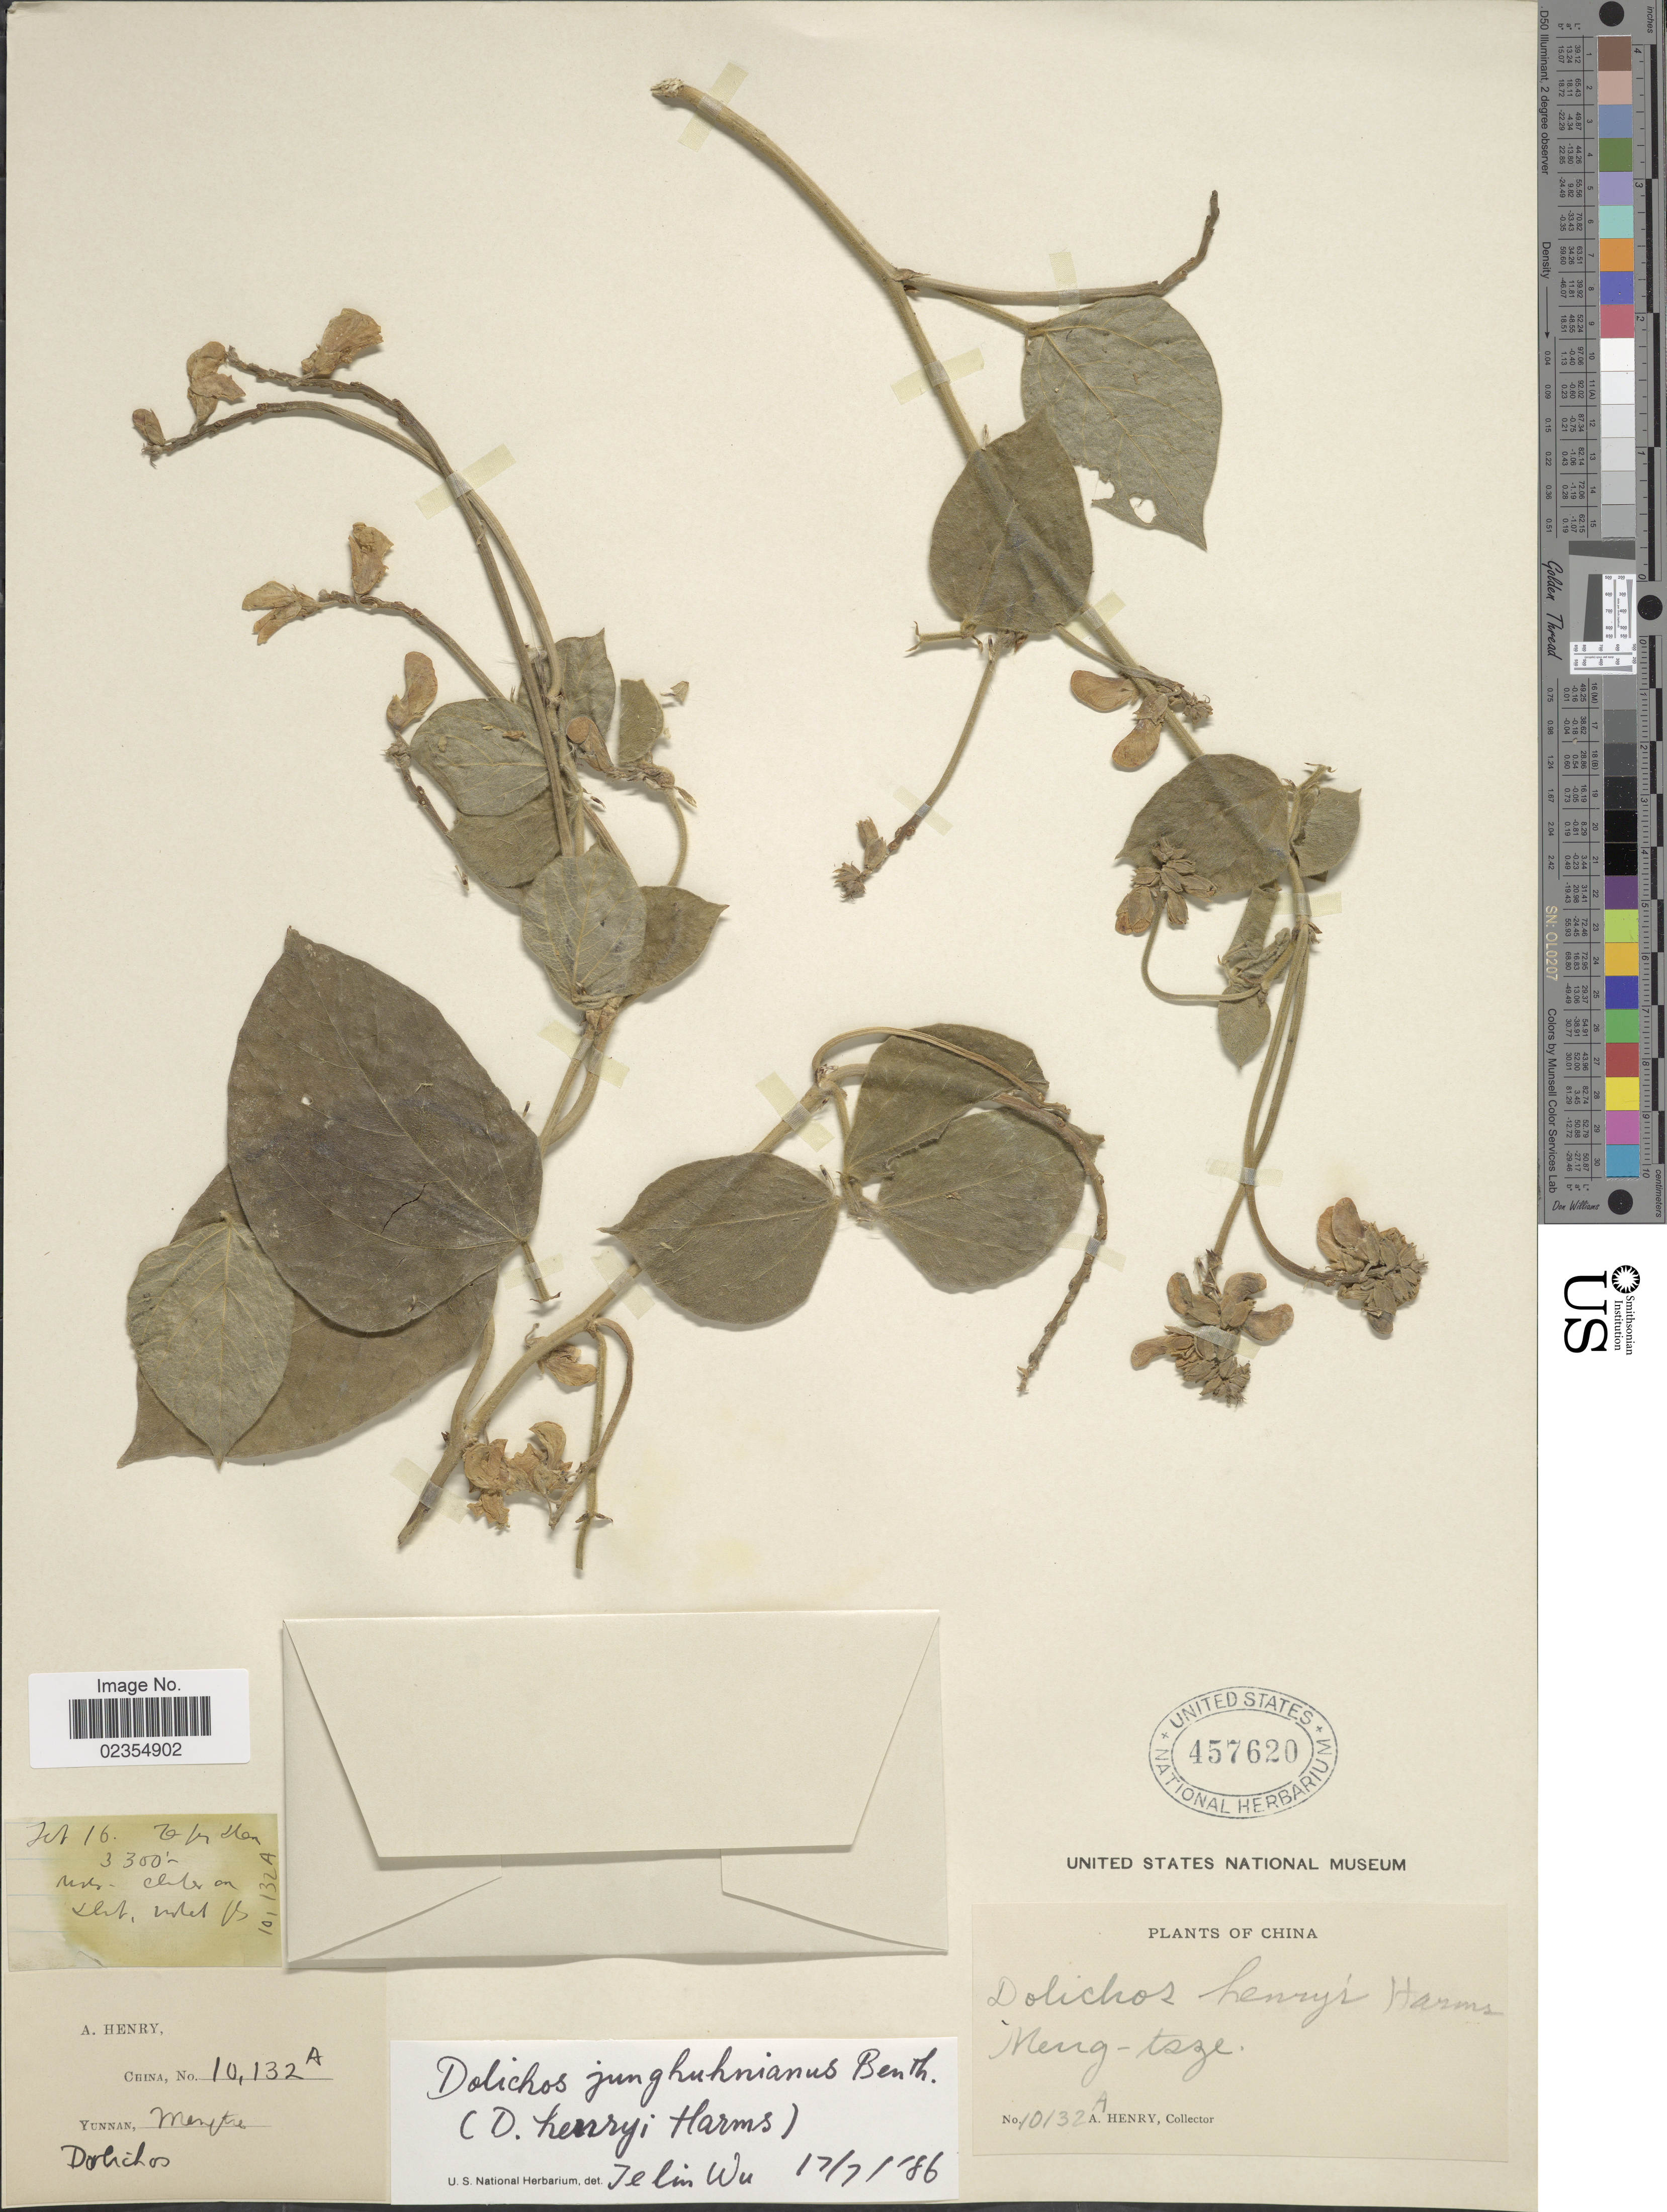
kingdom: Plantae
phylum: Tracheophyta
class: Magnoliopsida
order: Fabales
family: Fabaceae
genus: Dolichos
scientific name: Dolichos henryi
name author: Harms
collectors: A. Henry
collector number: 10132 A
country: China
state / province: Yunnan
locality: Meng-tsze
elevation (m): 914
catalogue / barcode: US 457620